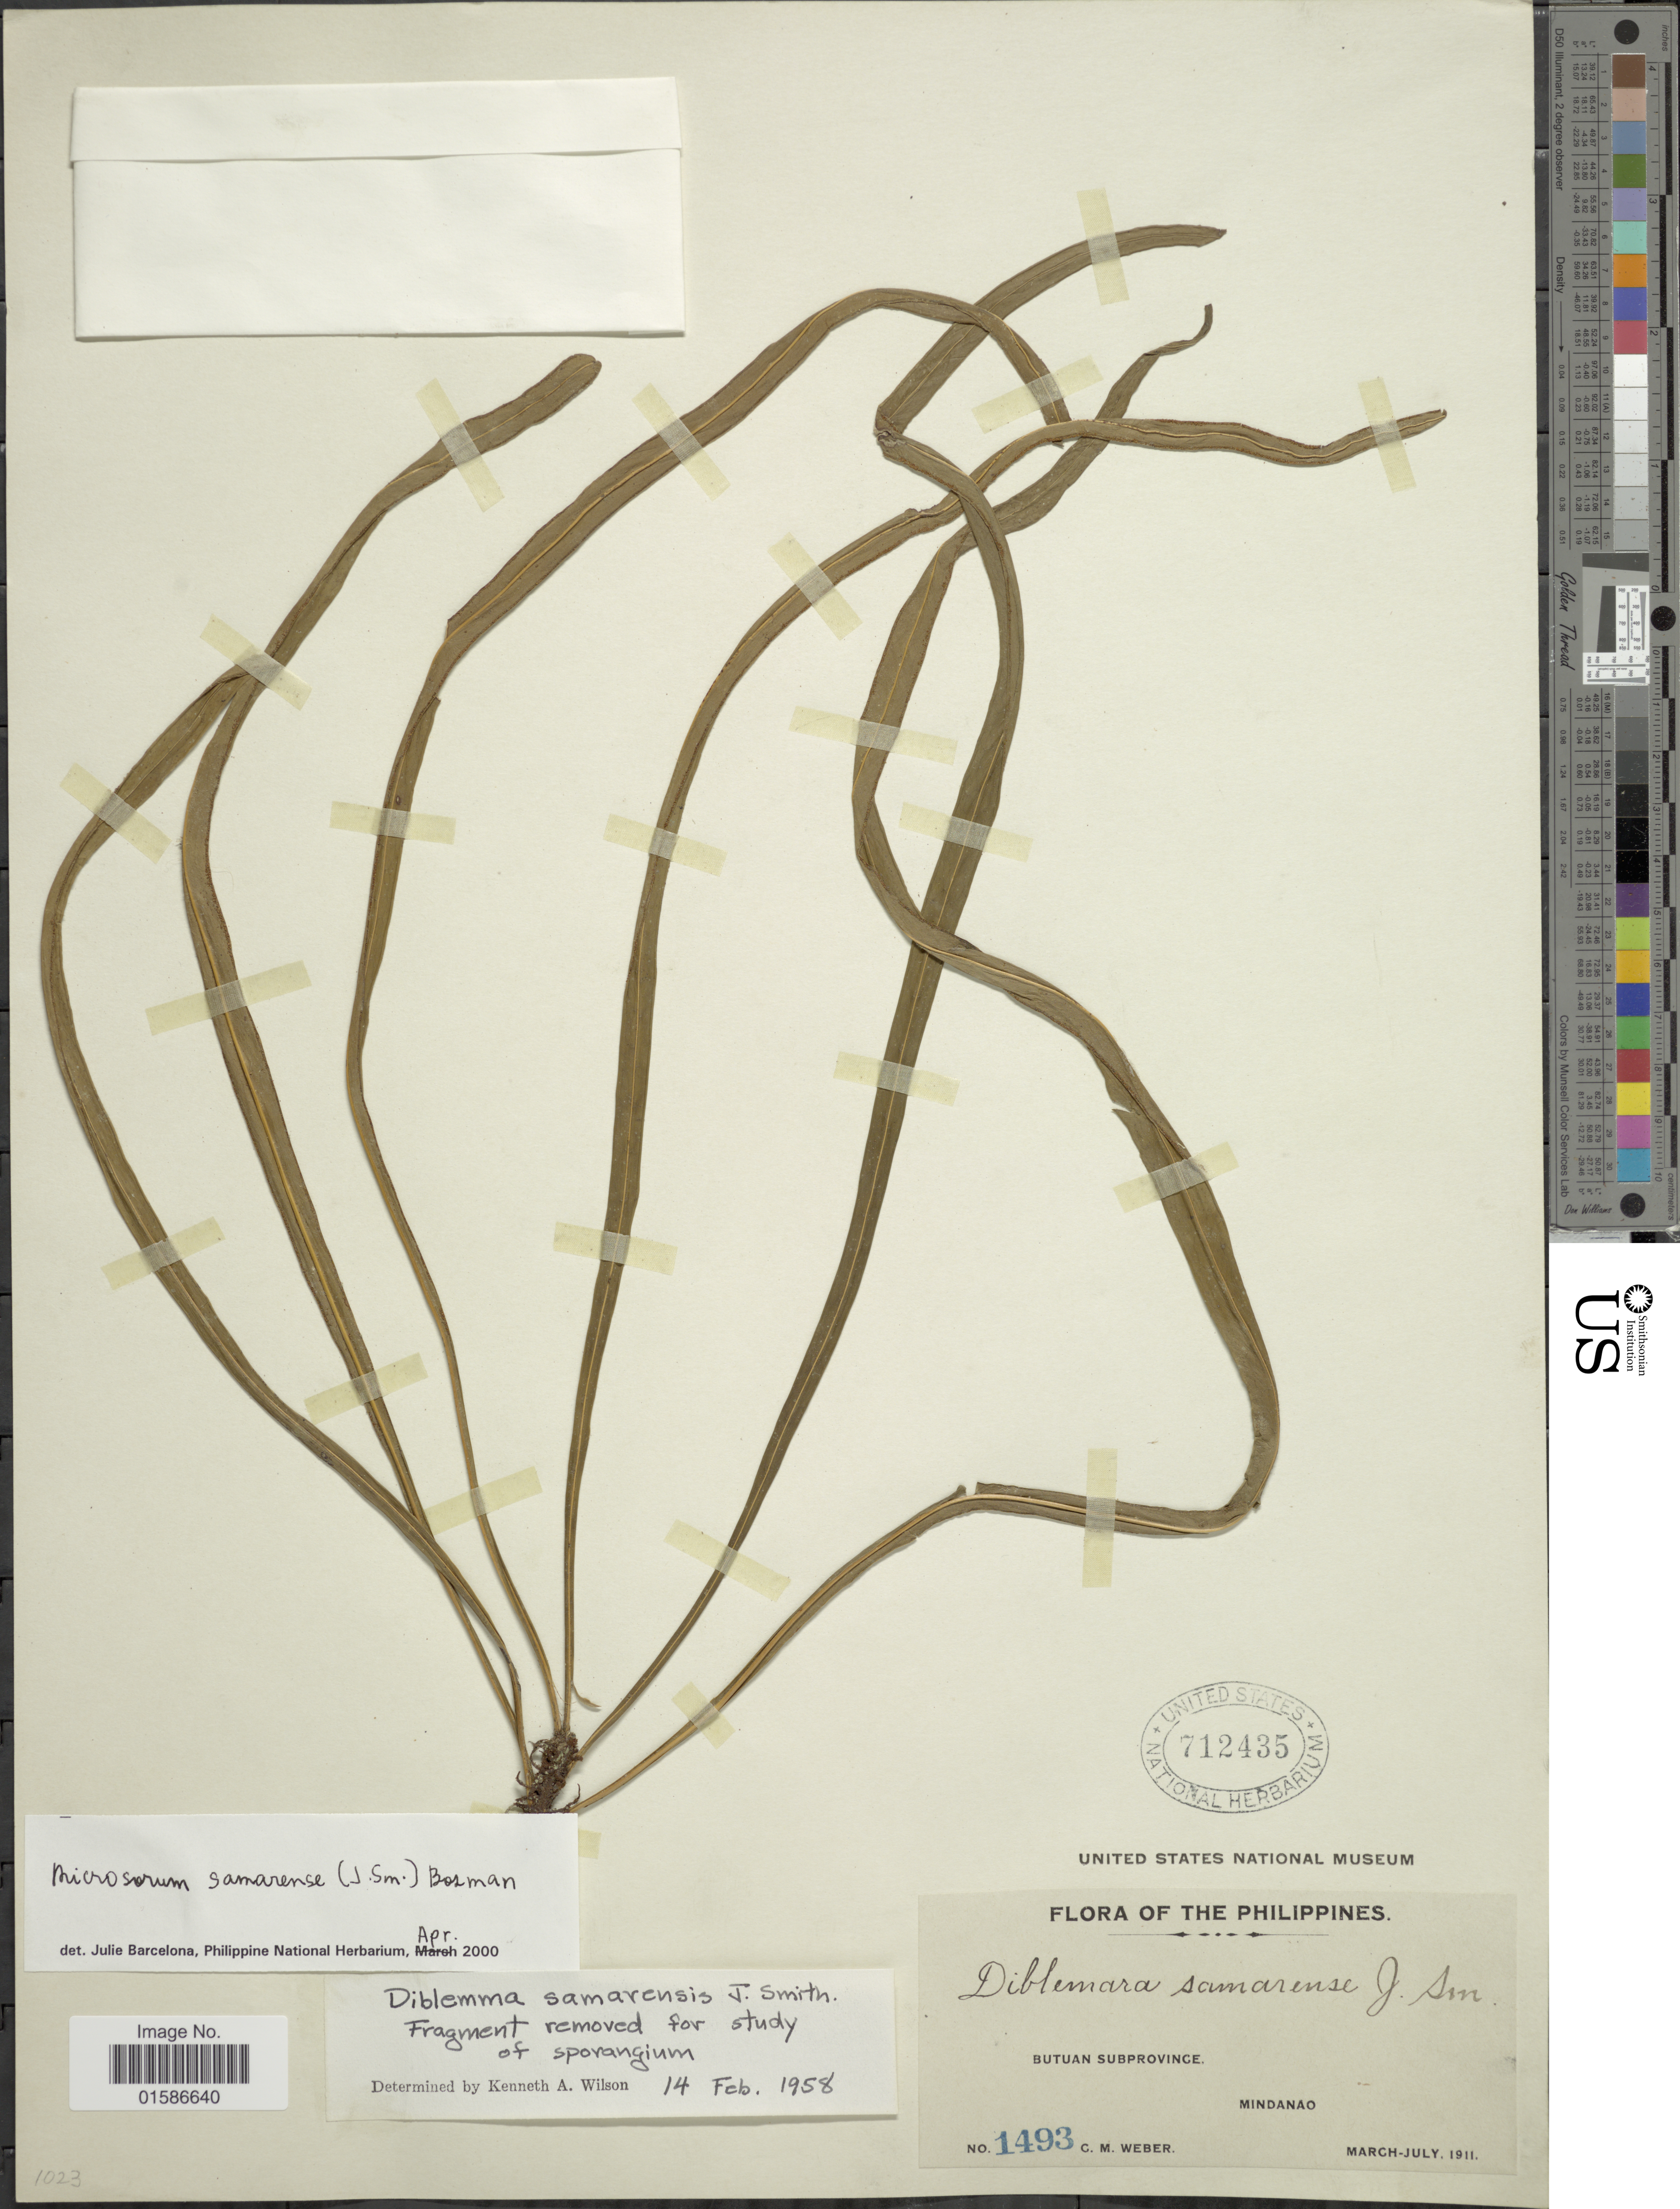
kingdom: Plantae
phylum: Tracheophyta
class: Polypodiopsida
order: Polypodiales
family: Polypodiaceae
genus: Microsorum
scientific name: Microsorum samarense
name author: (J. Sm.) Bosman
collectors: C. M. Weber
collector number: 1493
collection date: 1911-03/1911-07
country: Philippines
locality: Butuan Subprovince, Mindanao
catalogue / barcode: US 712435